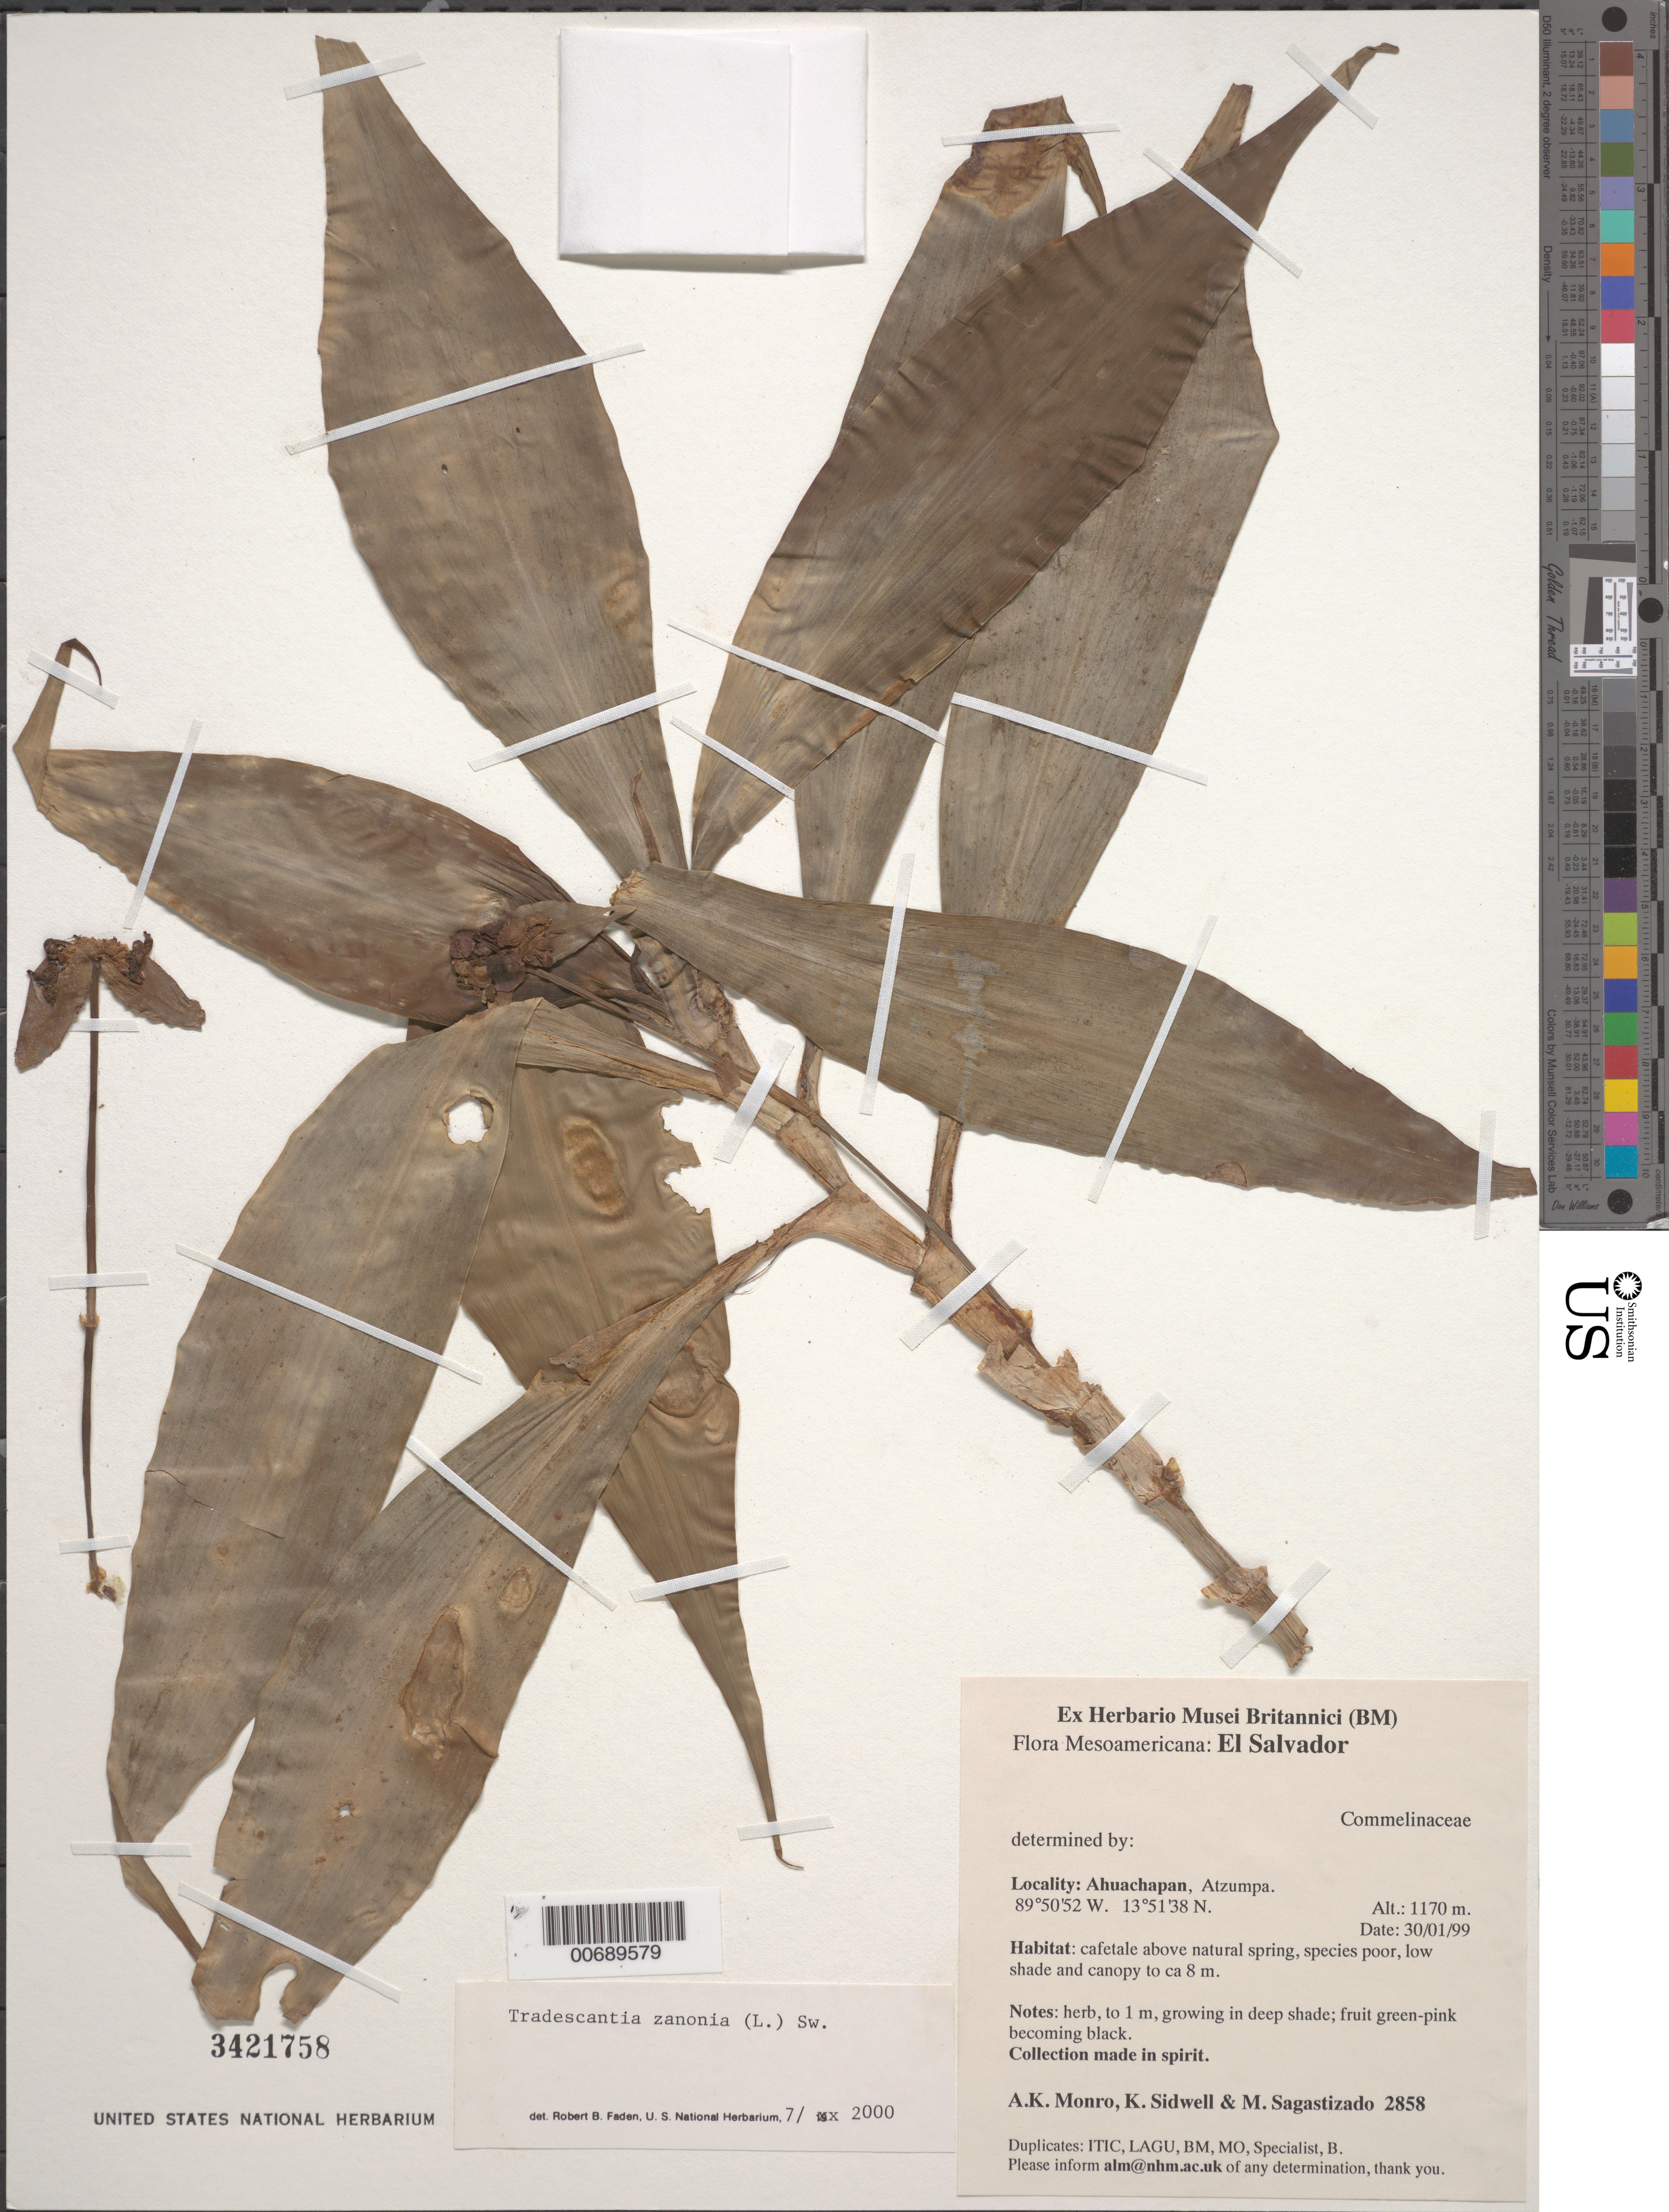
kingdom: Plantae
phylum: Tracheophyta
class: Liliopsida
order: Commelinales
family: Commelinaceae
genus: Tradescantia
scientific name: Tradescantia zanonia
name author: (L.) Sw.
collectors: A. K. Monro, K. Sidwell & M. Sagastizado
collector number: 2858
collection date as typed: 30 Jan 1999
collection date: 1999-01-30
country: El Salvador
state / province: Ahuachapán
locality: Atzumpa.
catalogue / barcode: US 3421758